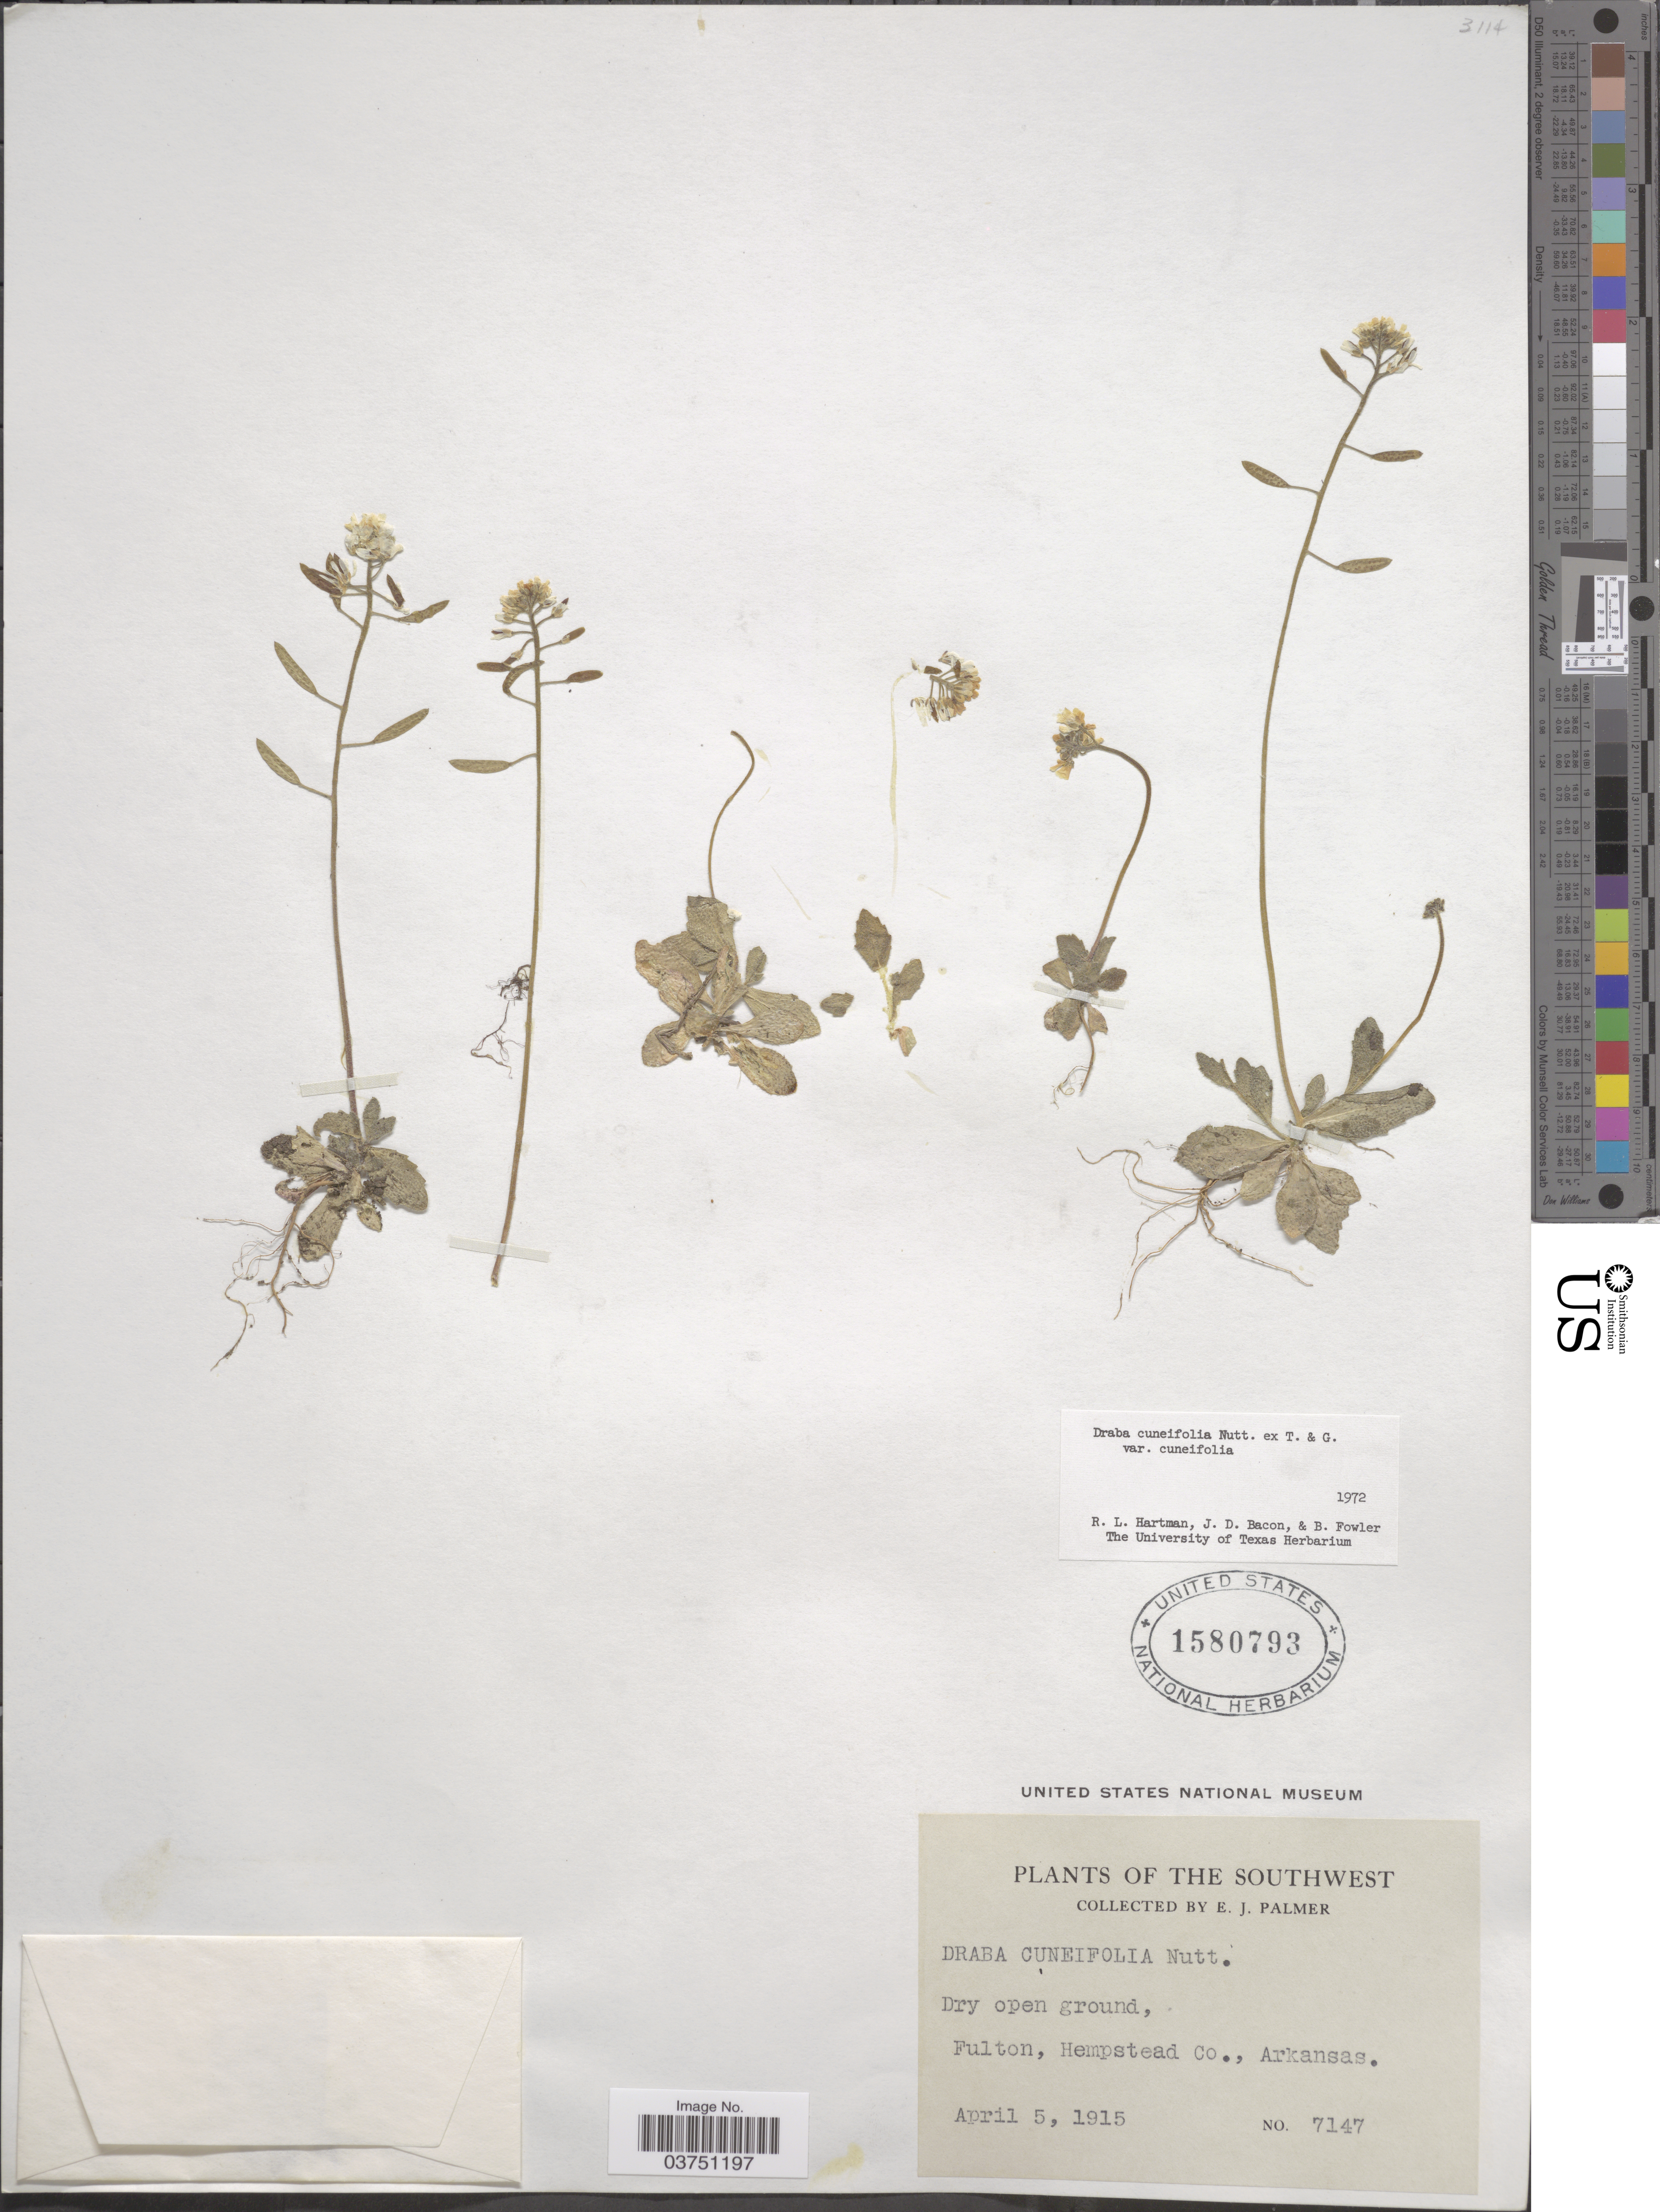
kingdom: Plantae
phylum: Tracheophyta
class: Magnoliopsida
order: Brassicales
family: Brassicaceae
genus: Draba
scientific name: Draba cuneifolia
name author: Nutt.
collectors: E. J. Palmer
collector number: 7147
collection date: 1915-04-05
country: United States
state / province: Arkansas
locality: The Southwest; Fulton, Hempstead Co.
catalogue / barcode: US 1580793